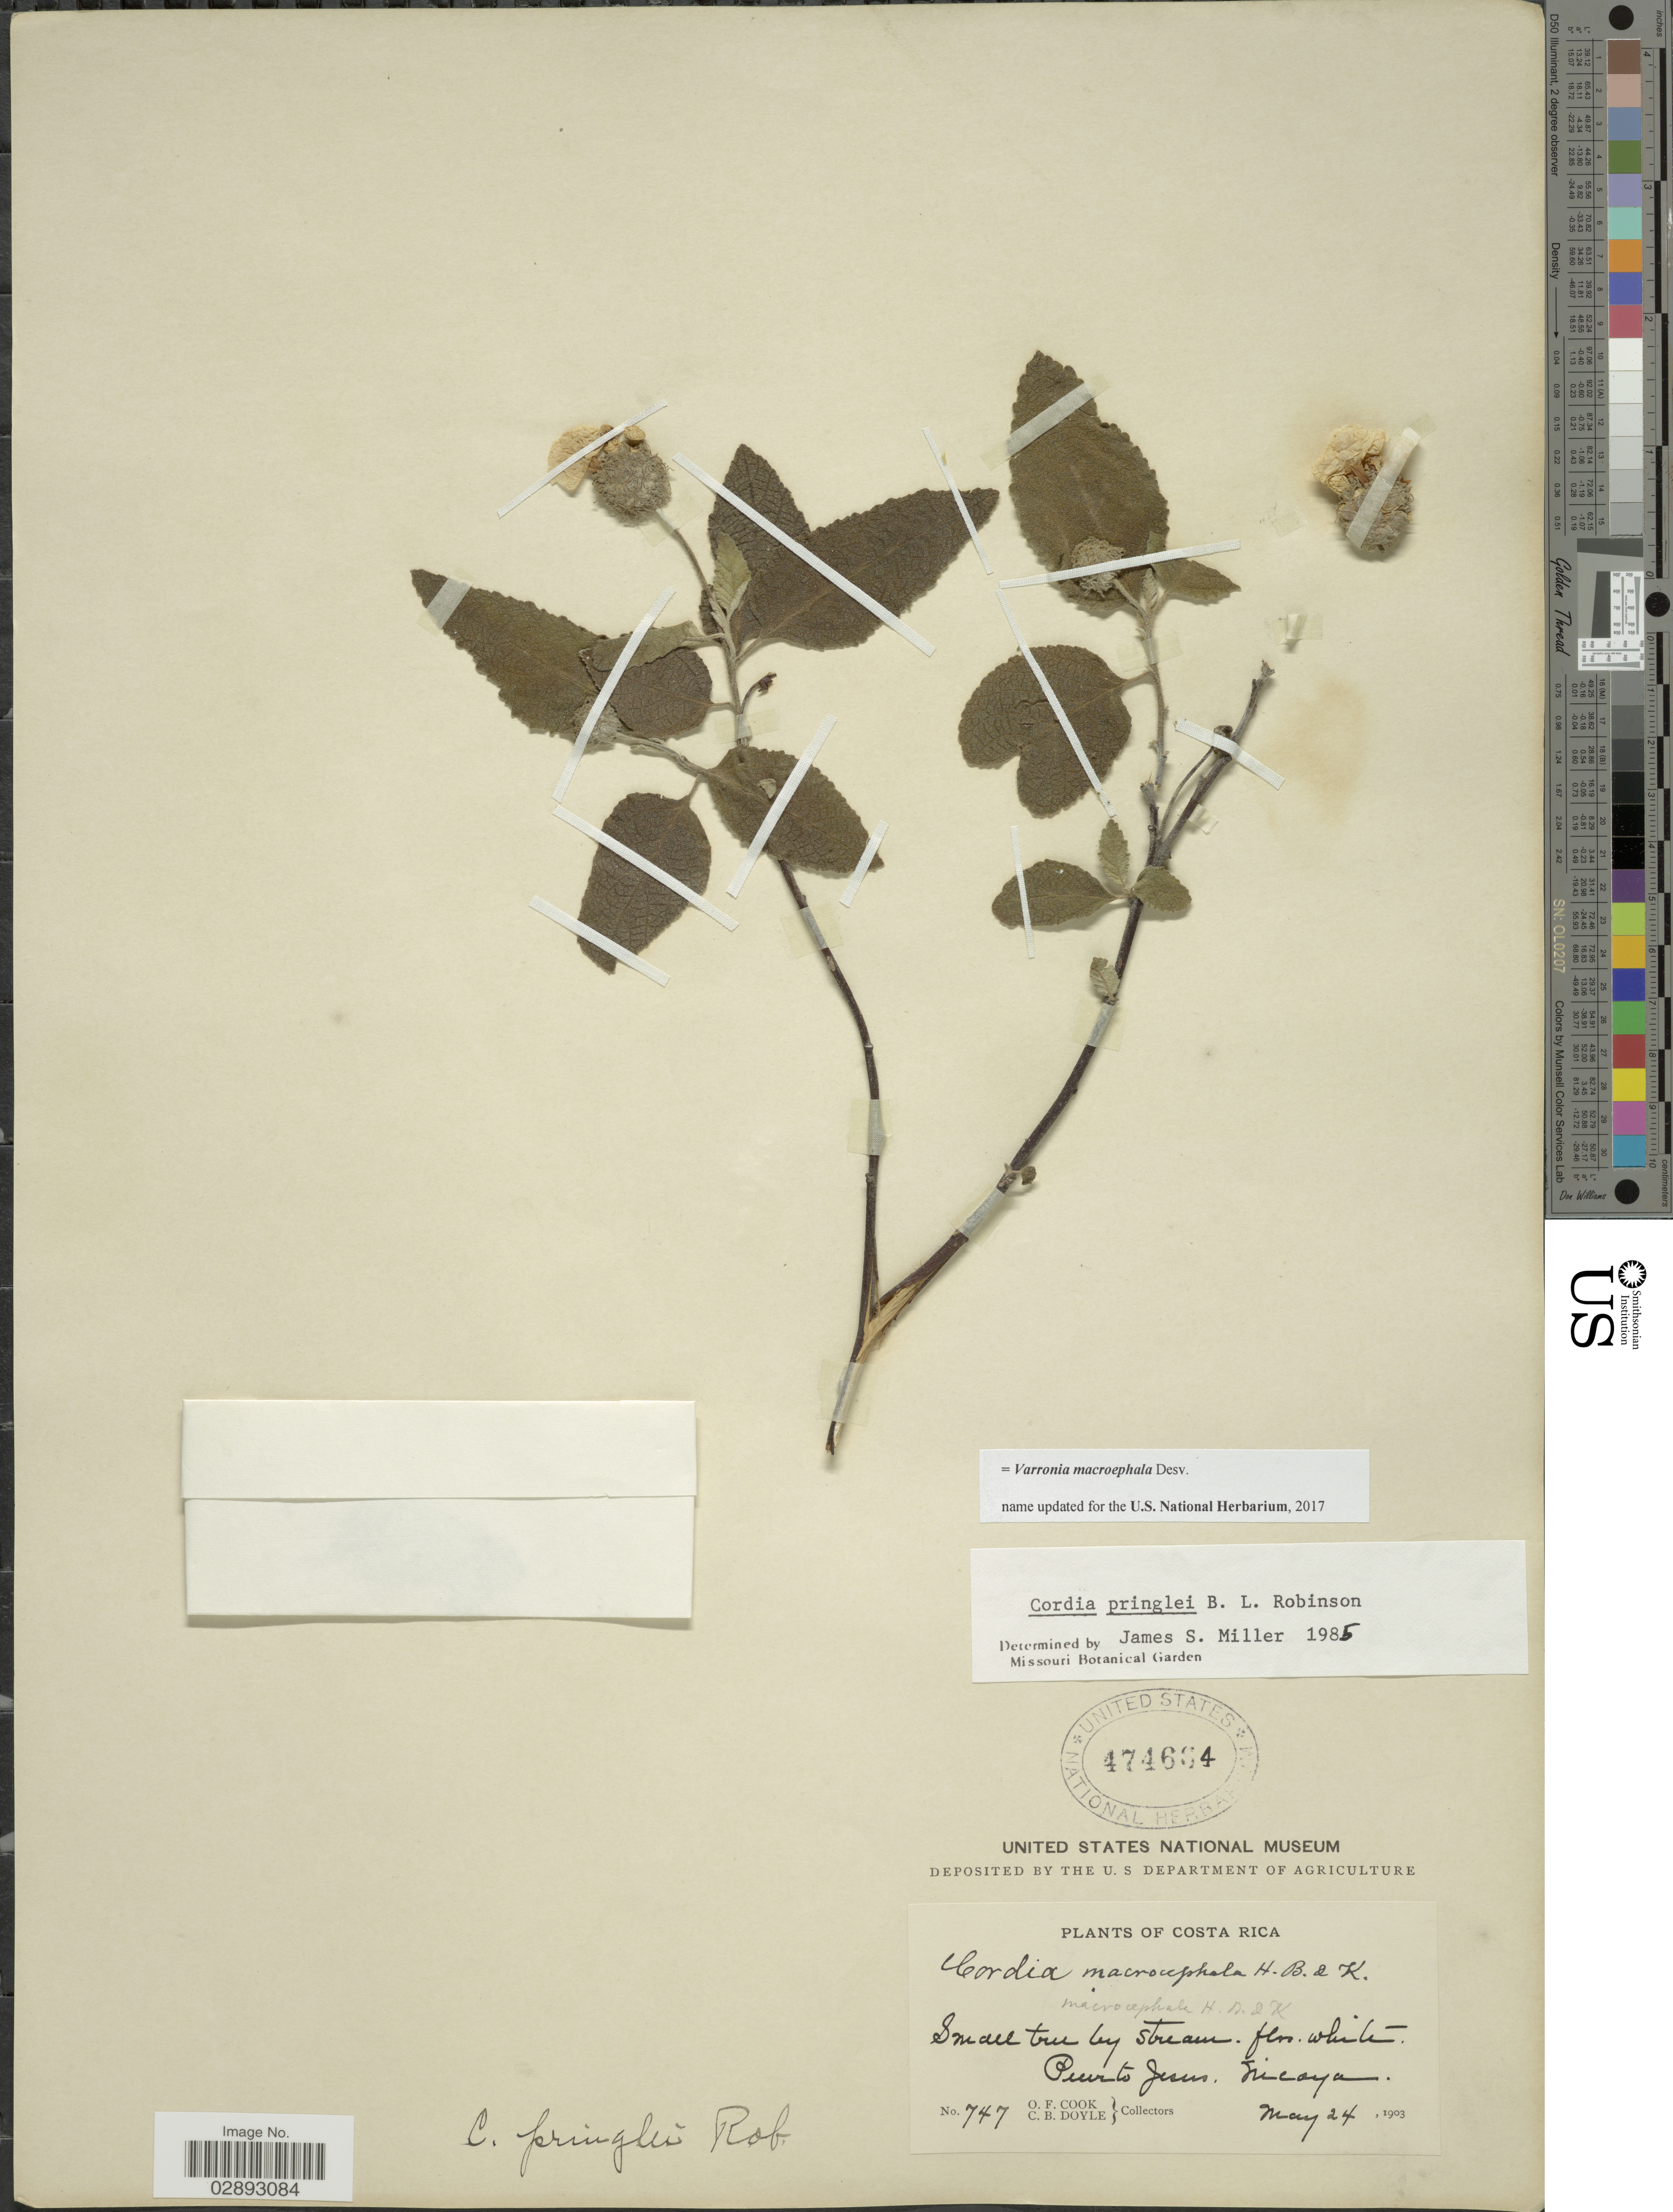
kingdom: Plantae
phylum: Tracheophyta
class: Magnoliopsida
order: Boraginales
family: Cordiaceae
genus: Varronia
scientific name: Varronia macrocephala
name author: Desv.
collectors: O. F. Cook & C. Doyle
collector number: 747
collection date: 1903-05-24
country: Costa Rica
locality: Puerto Jesus. Nicoya.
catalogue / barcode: US 474664